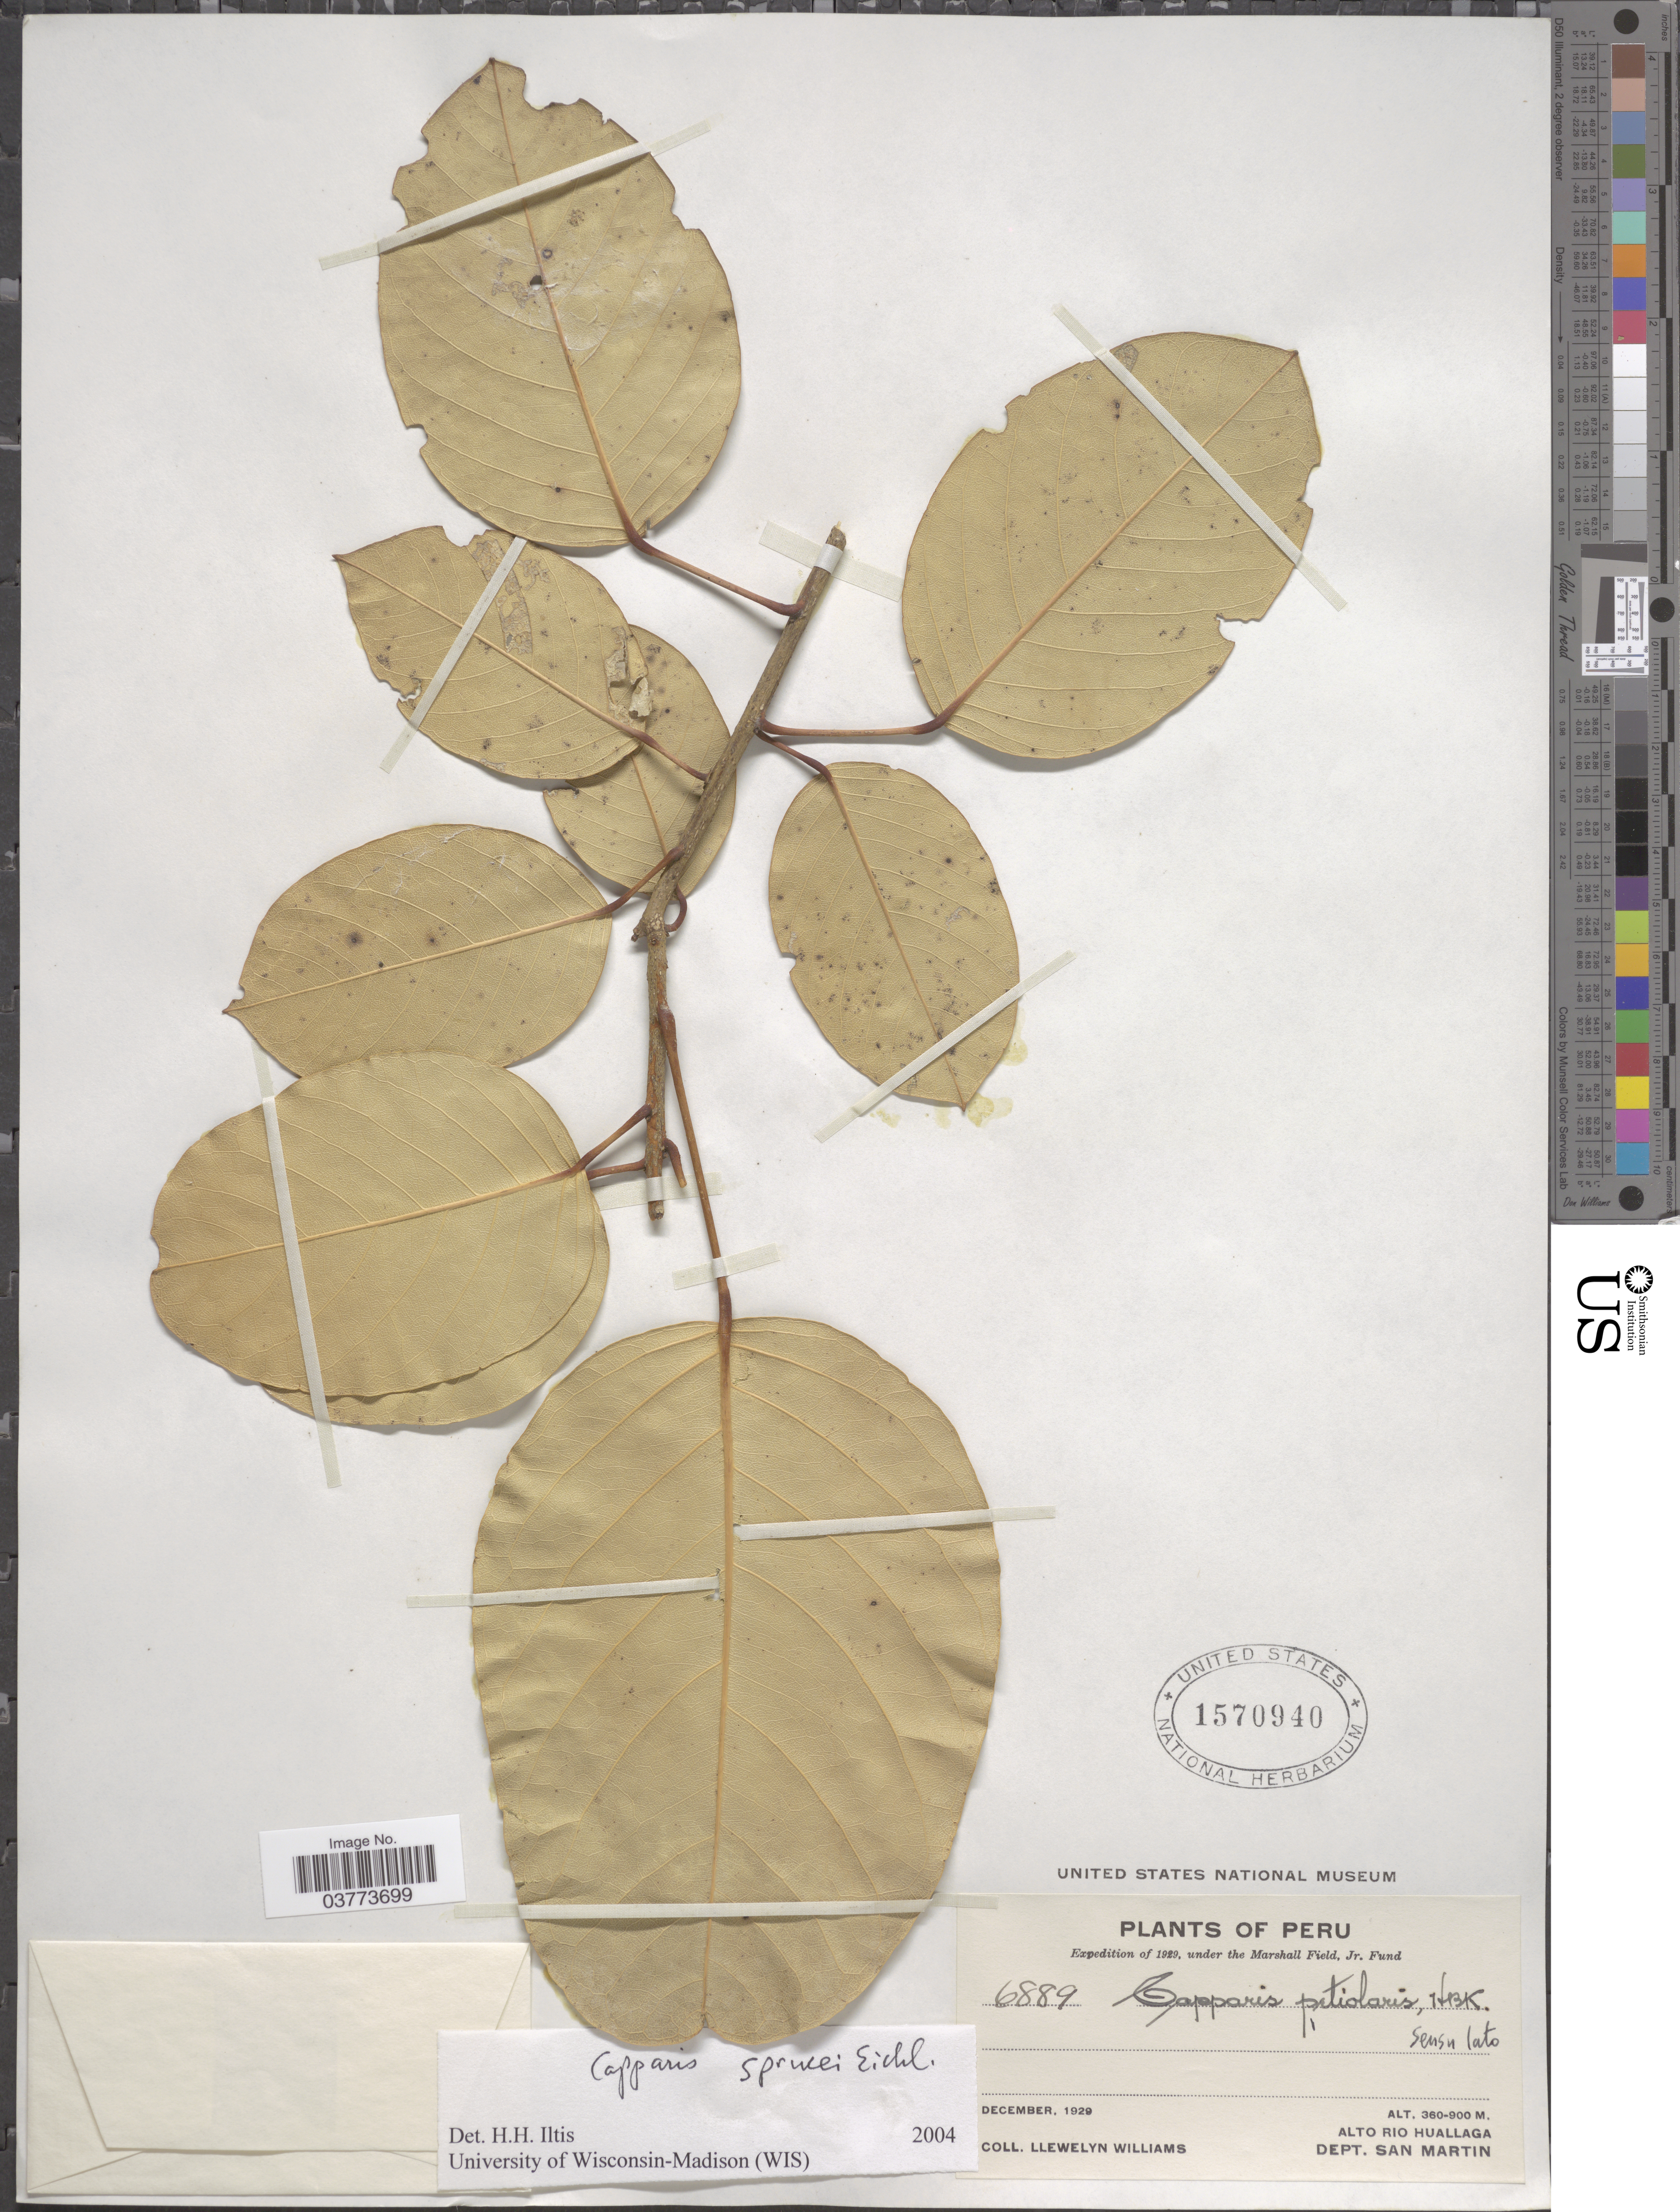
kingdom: Plantae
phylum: Tracheophyta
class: Magnoliopsida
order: Brassicales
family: Capparaceae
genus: Capparidastrum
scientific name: Capparidastrum sprucei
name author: (Eichler) Hutch.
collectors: Ll. Williams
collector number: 6889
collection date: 1929-12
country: Peru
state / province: San Martín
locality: Alto Rio Huallaga, Dept. San Martin.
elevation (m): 360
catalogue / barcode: US 1570940